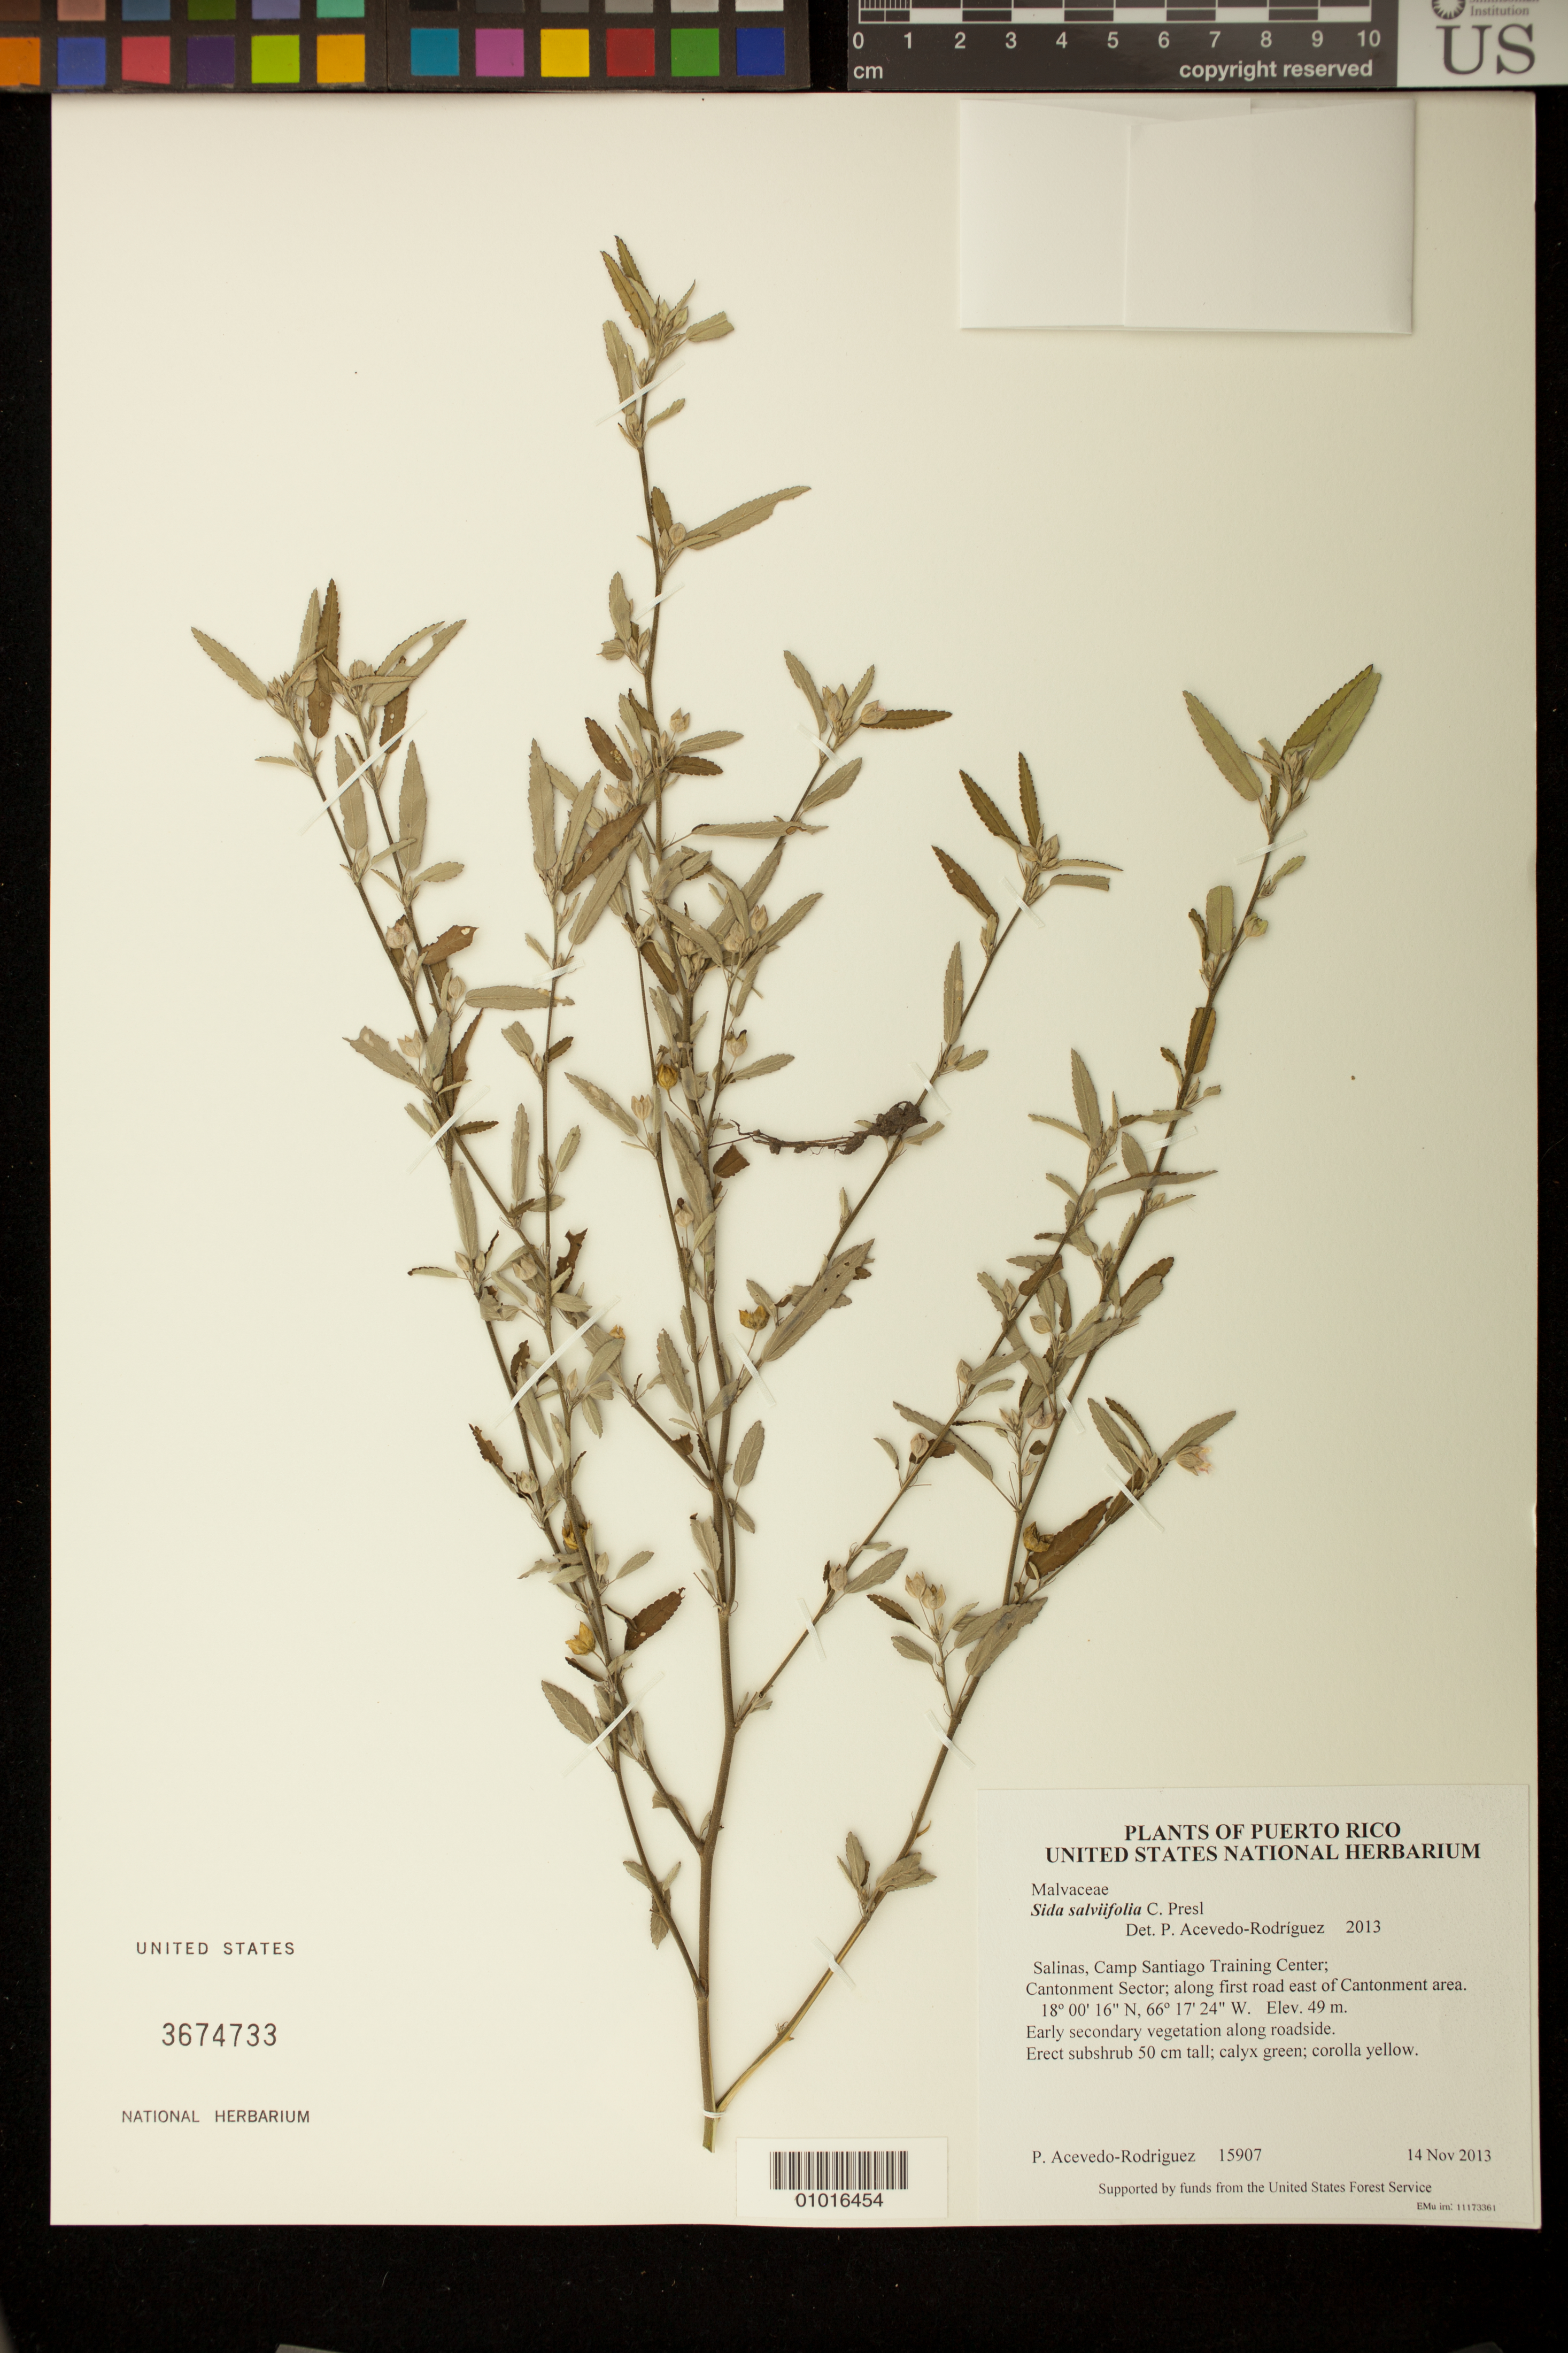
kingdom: Plantae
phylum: Tracheophyta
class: Magnoliopsida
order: Malvales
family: Malvaceae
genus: Sida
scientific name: Sida salviifolia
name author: C. Presl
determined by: Acevedo-Rodríguez, P., (BOT), Smithsonian Institution - National Museum of Natural History (UNITED STATES)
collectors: P. Acevedo-Rodr.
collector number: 15907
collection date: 2013-11-14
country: Puerto Rico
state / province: Salinas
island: Puerto Rico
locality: Camp Santiago Training Center; Cantonment Sector; along first road east of Cantonment area.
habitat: Early secondary vegetation along roadside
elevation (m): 49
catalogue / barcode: US 3674733